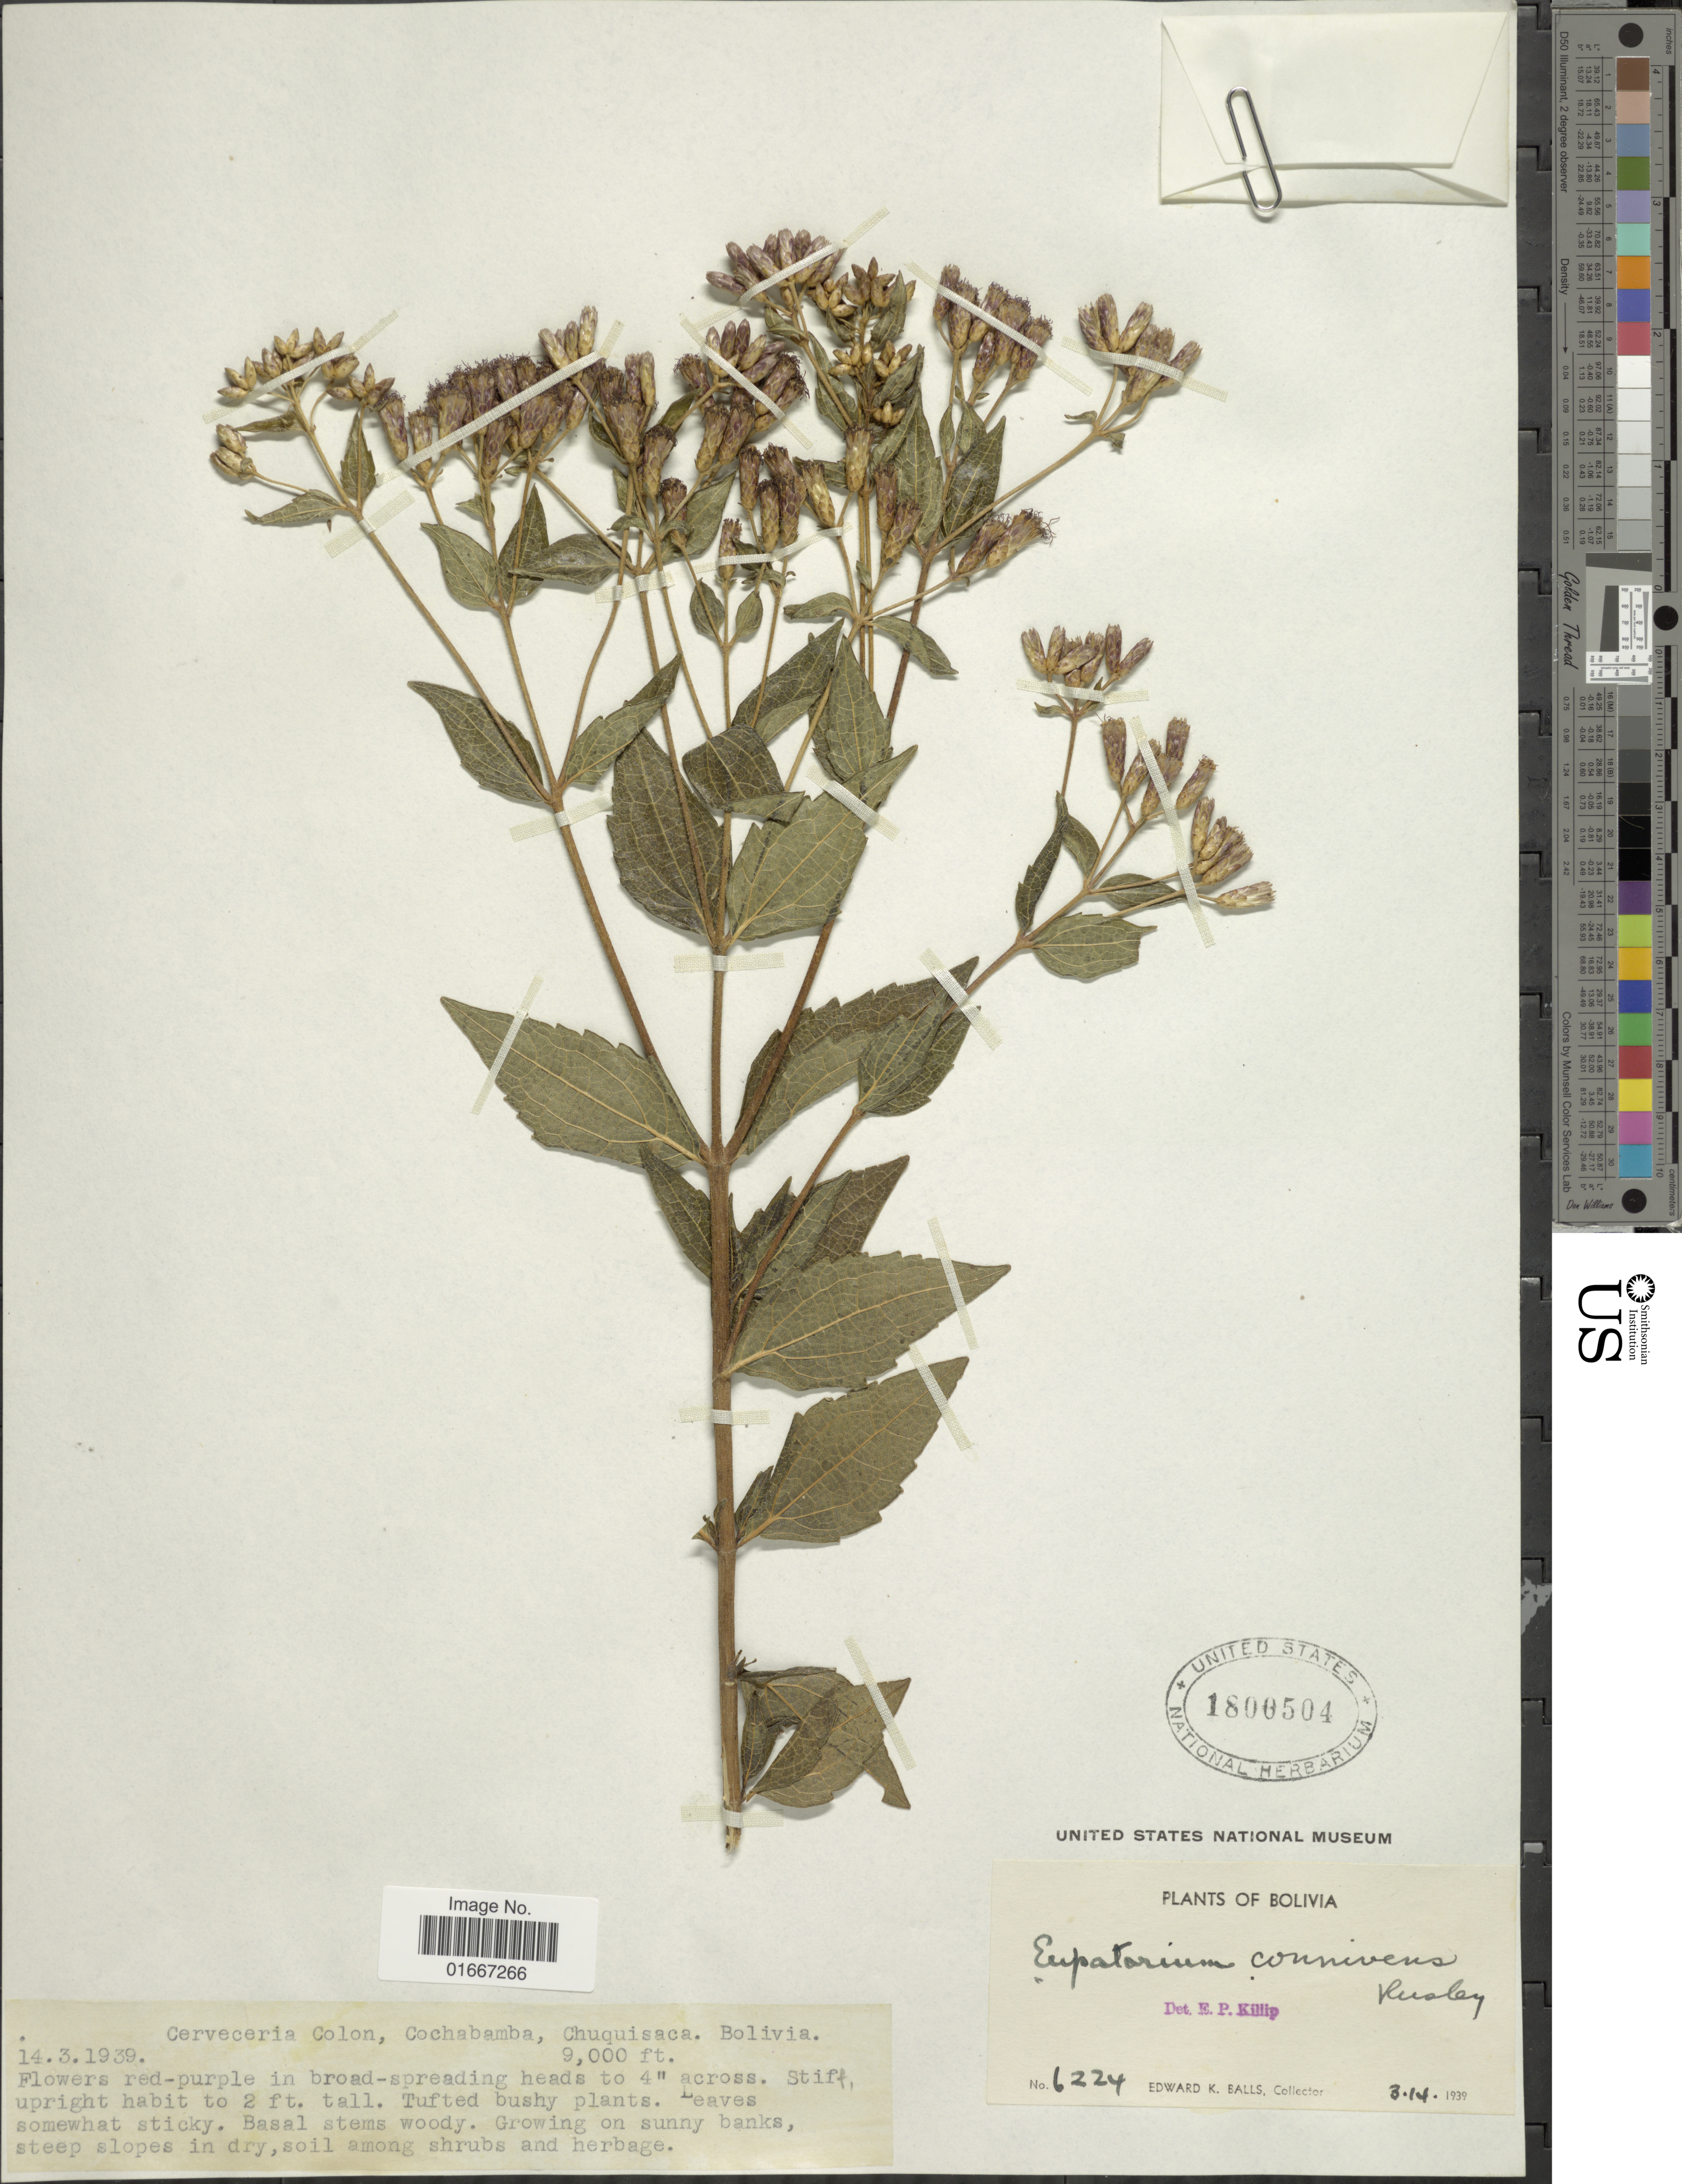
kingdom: Plantae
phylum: Tracheophyta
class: Magnoliopsida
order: Asterales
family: Asteraceae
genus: Chromolaena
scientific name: Chromolaena connivens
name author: (Rusby) R.M. King & H. Rob.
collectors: E. K. Balls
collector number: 6224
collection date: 1939-03-14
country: Bolivia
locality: Cerveceria Colon, Cochabamba, Chuquisaca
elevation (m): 2743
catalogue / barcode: US 1800504